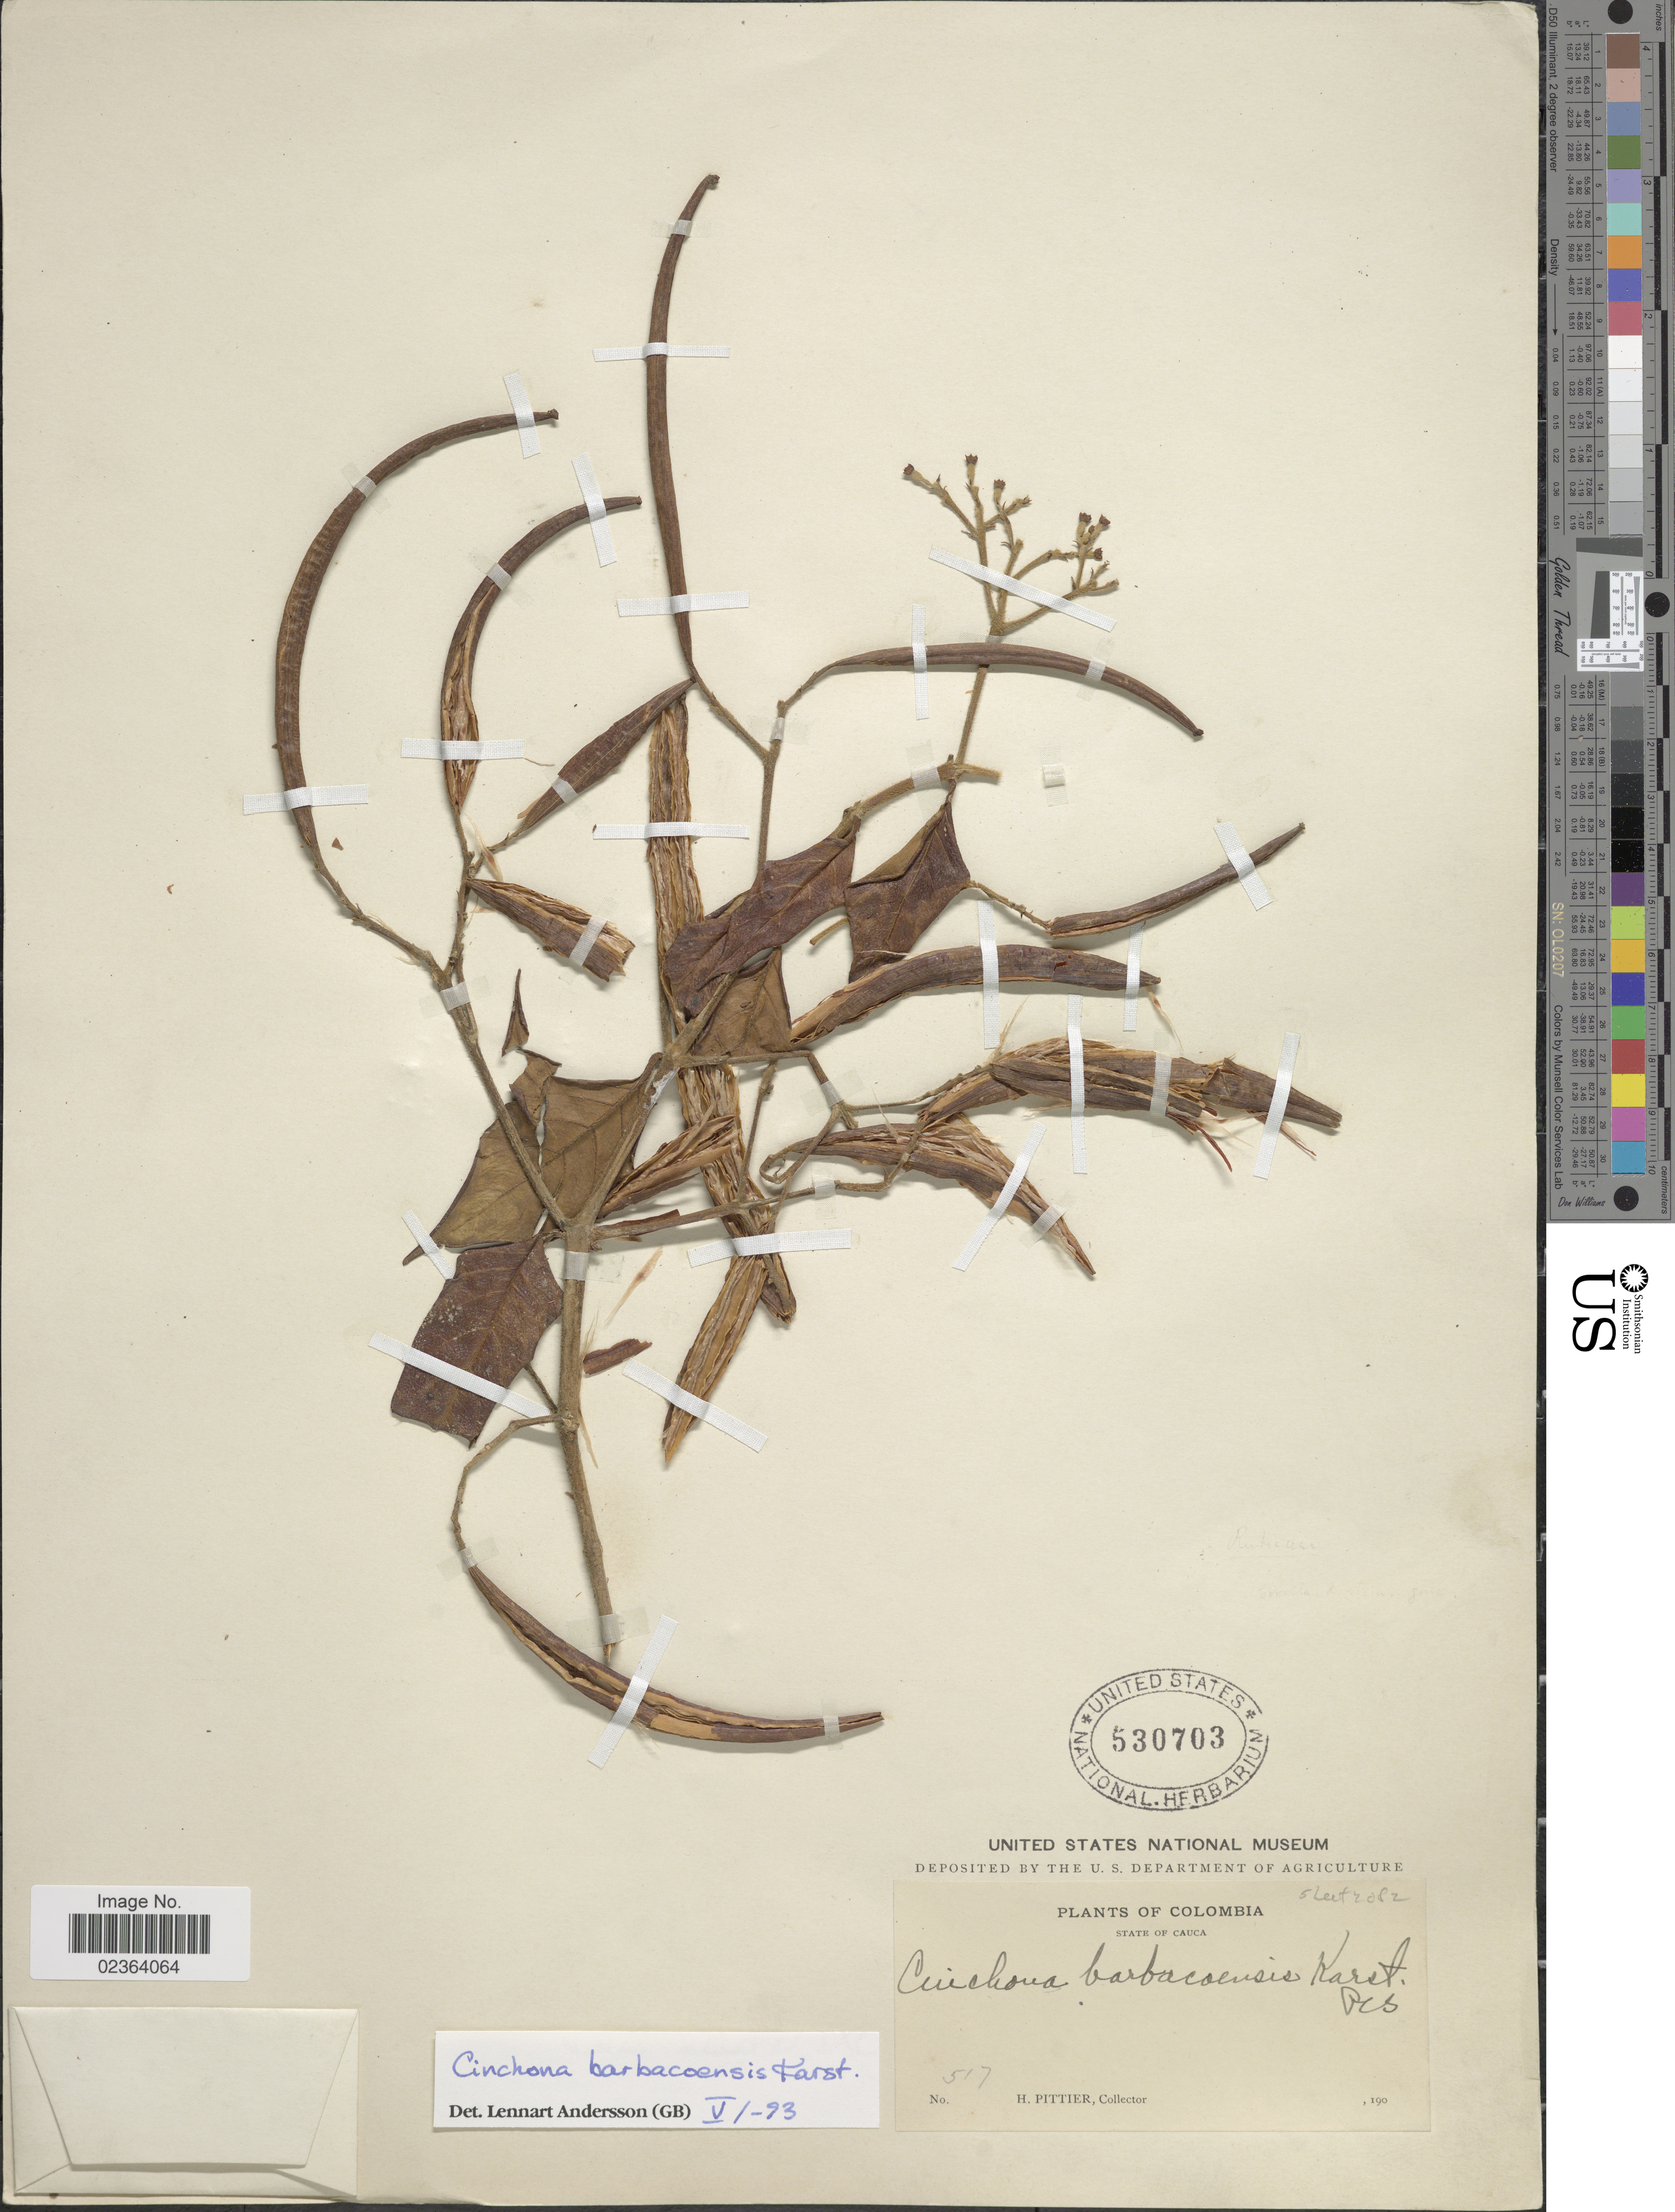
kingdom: Plantae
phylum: Tracheophyta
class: Magnoliopsida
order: Gentianales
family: Rubiaceae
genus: Cinchona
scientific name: Cinchona barbacoensis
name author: L.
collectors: H. F. Pittier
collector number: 517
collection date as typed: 190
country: Colombia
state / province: Cauca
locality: State of Cauca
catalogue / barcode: US 530703